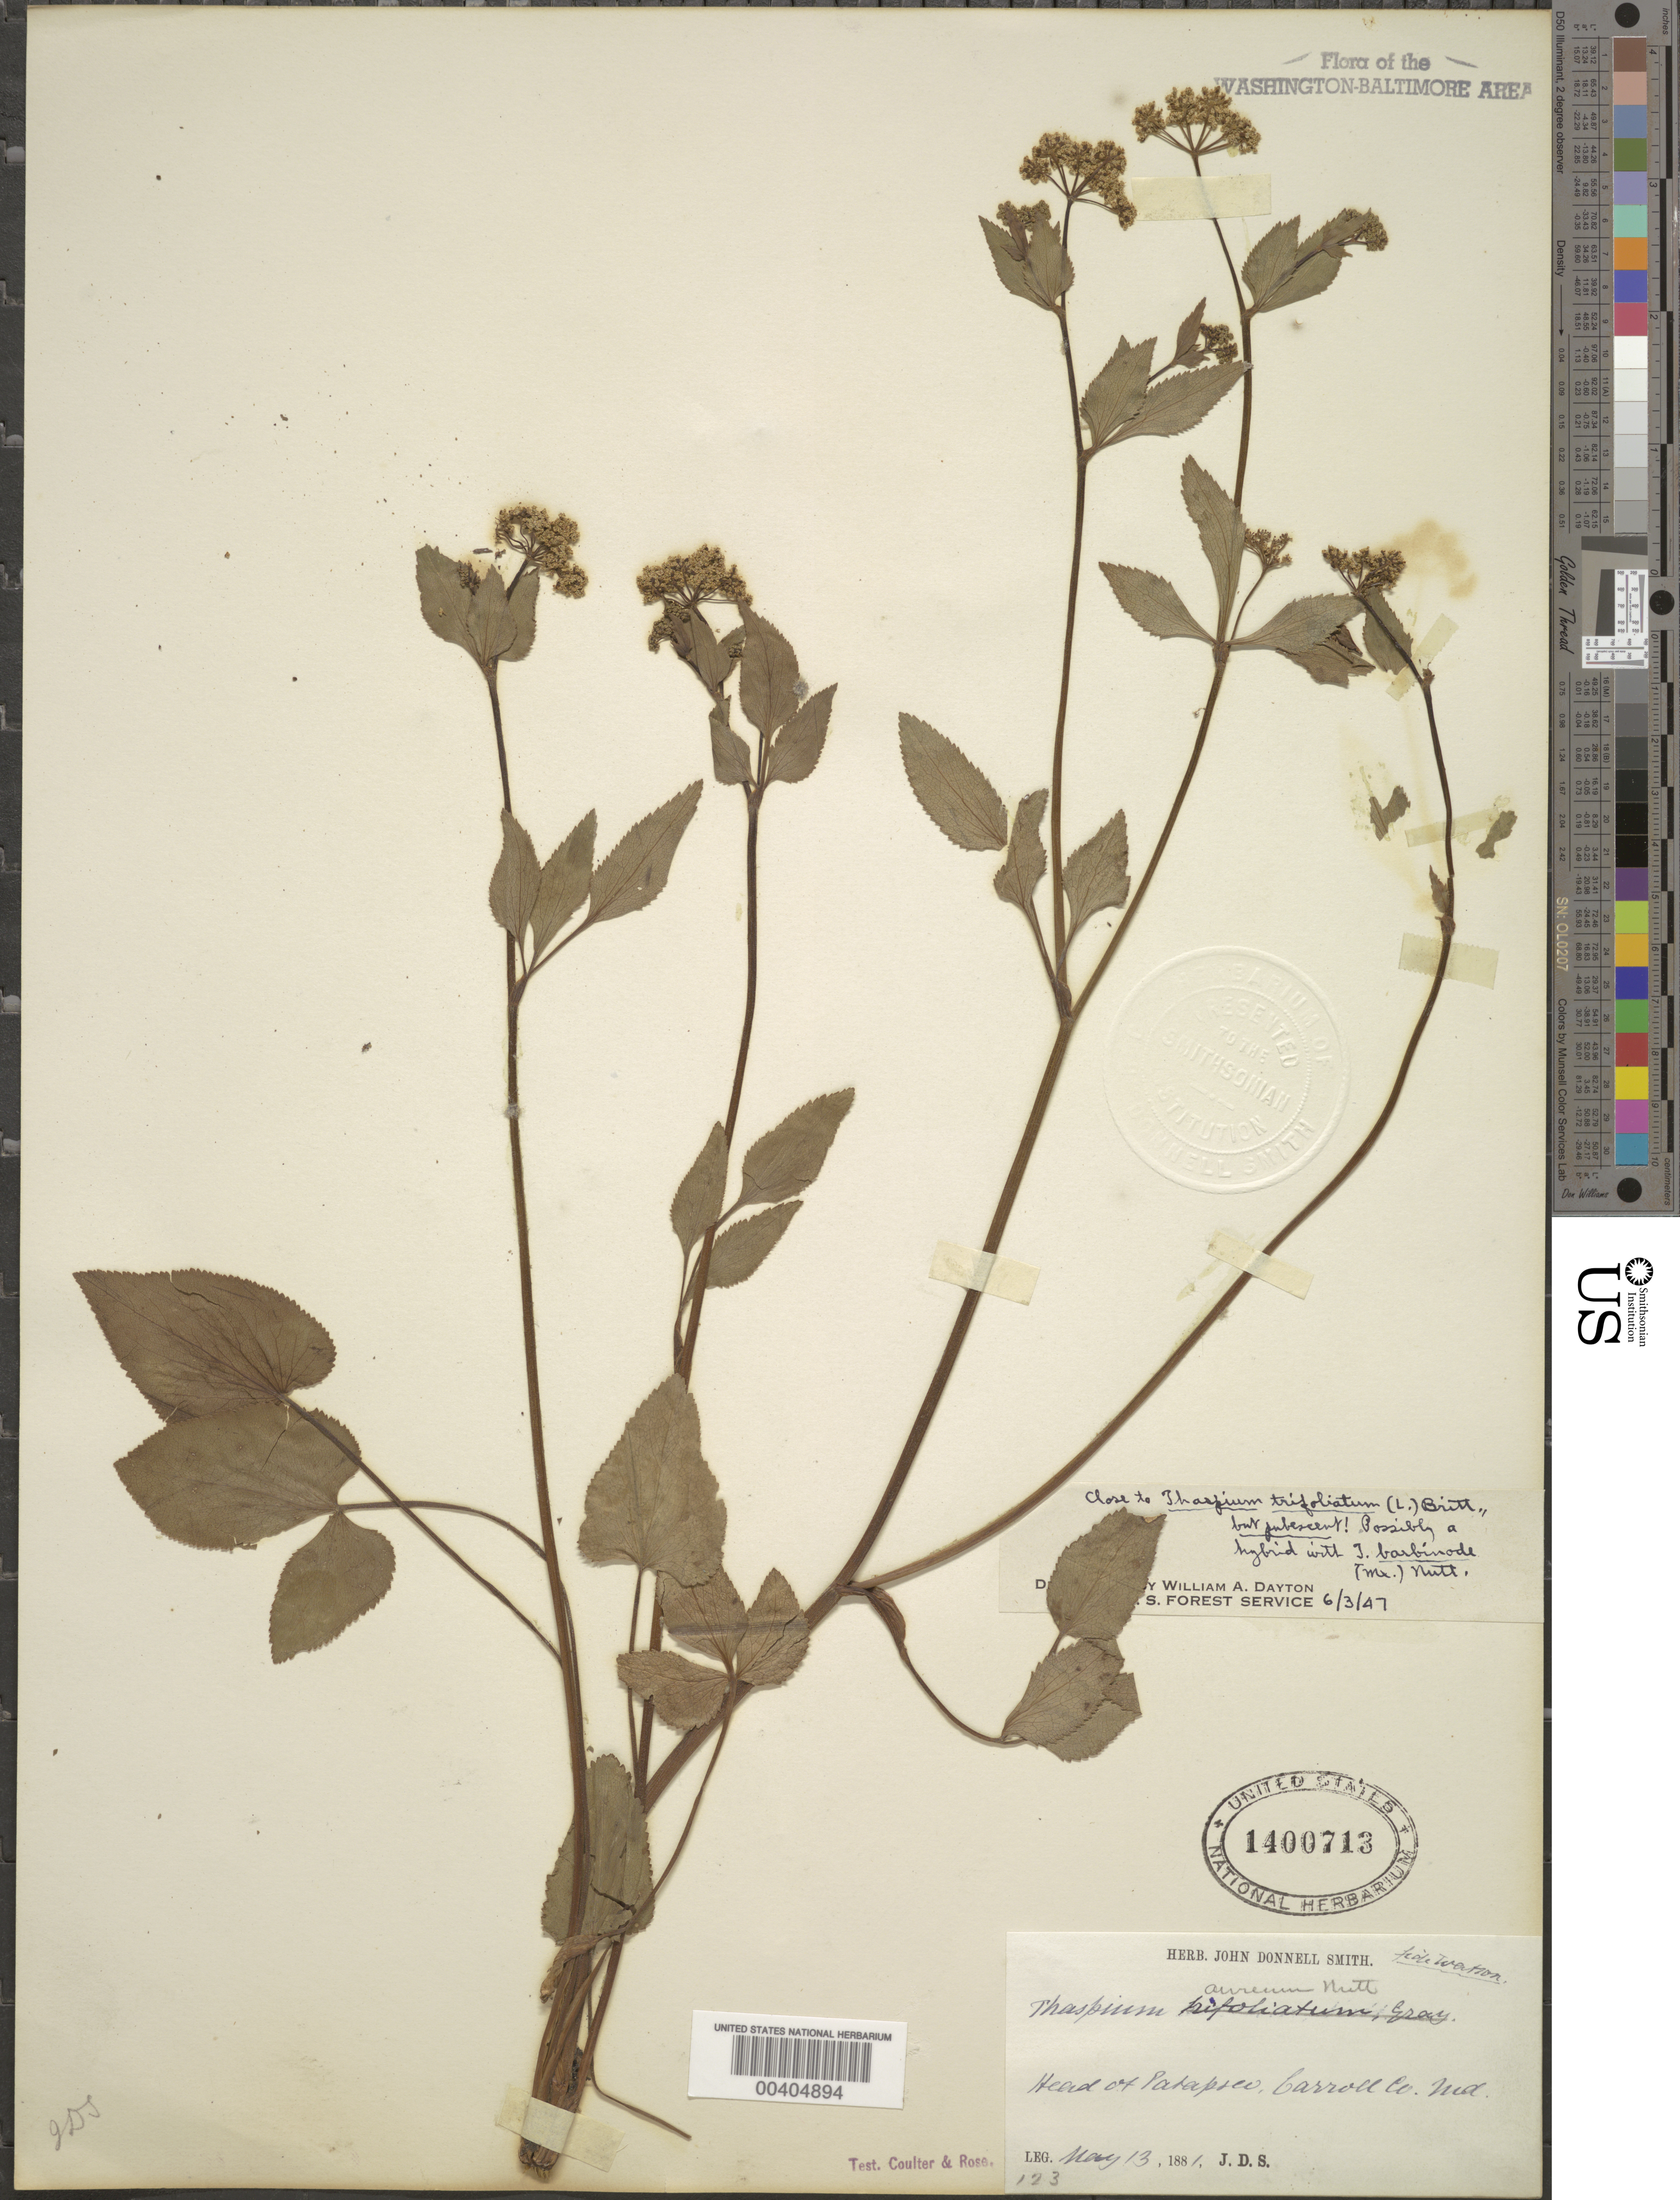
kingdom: Plantae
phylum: Tracheophyta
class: Magnoliopsida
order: Apiales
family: Apiaceae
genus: Thaspium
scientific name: Thaspium trifoliatum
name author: (L.) A. Gray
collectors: J. Donnell Smith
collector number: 123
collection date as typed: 13 May 1881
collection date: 1881-05-13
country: United States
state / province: Maryland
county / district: Carroll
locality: Patapsco Head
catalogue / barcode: US 1400713